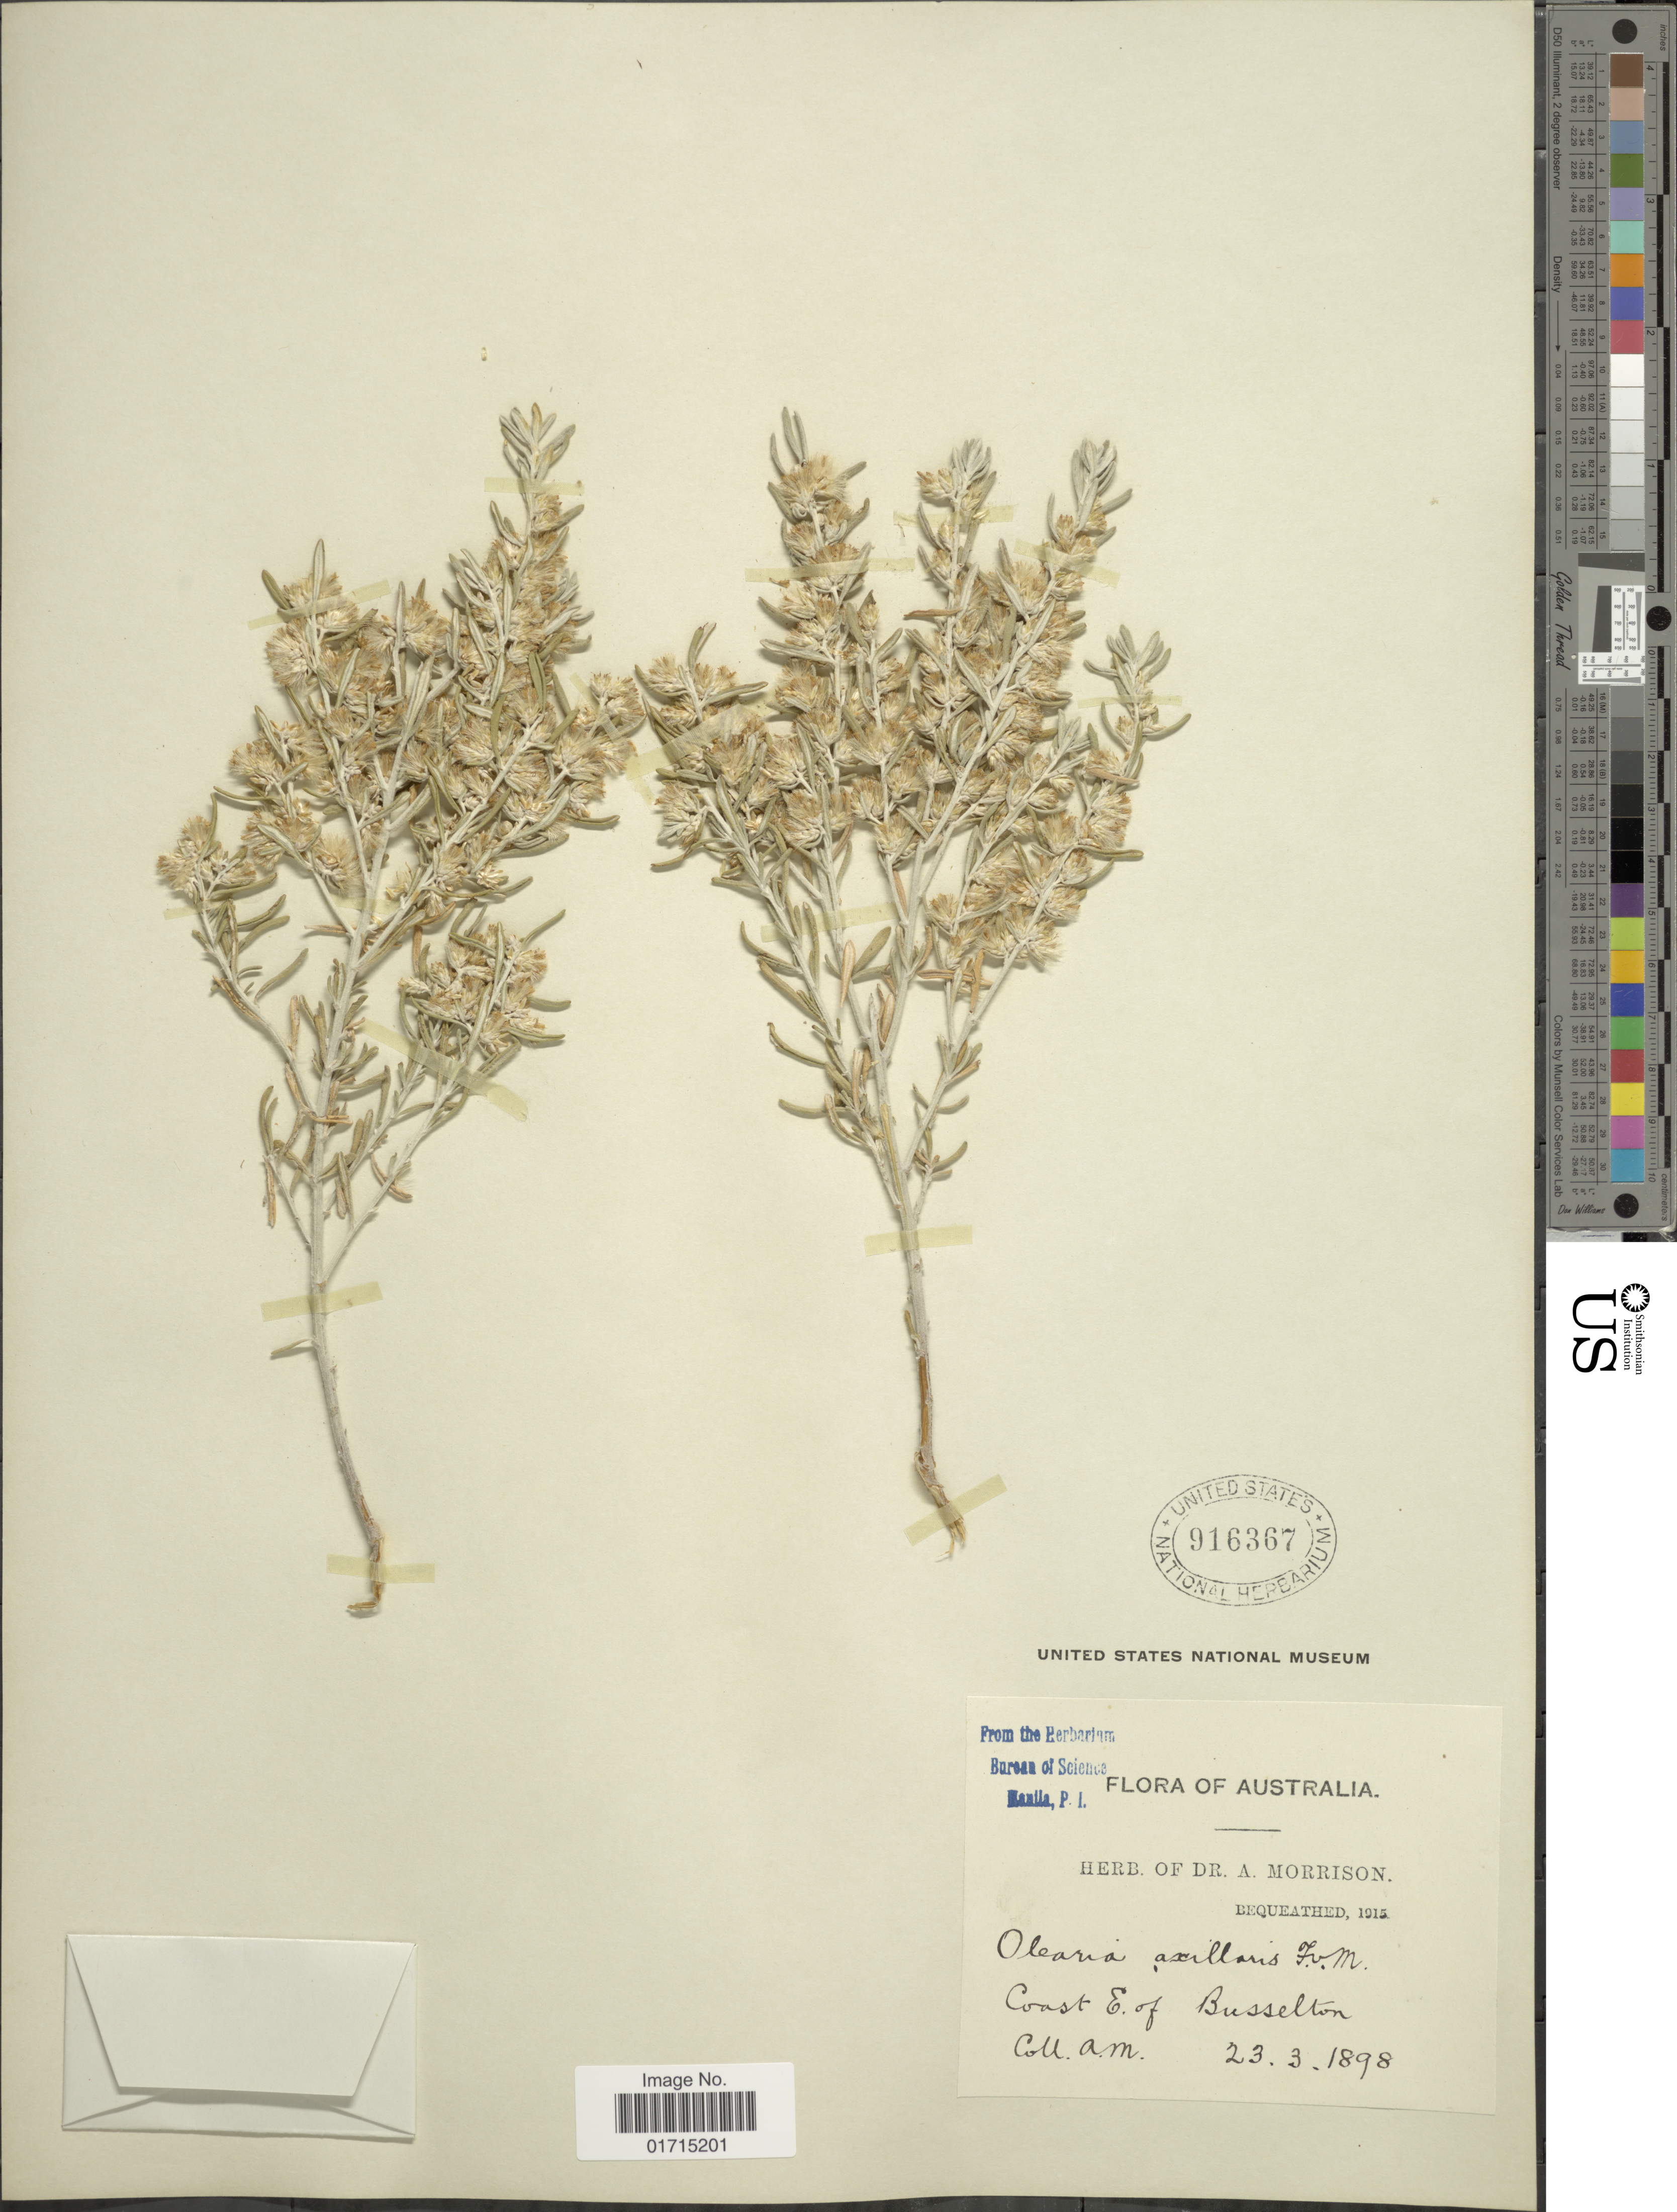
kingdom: Plantae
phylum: Tracheophyta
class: Magnoliopsida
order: Asterales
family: Asteraceae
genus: Olearia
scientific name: Olearia axillaris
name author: (DC.) F. Muell. ex Benth.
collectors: A. Morrison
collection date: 1898-03-23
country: Australia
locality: Coast E. of Busselton.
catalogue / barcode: US 916367